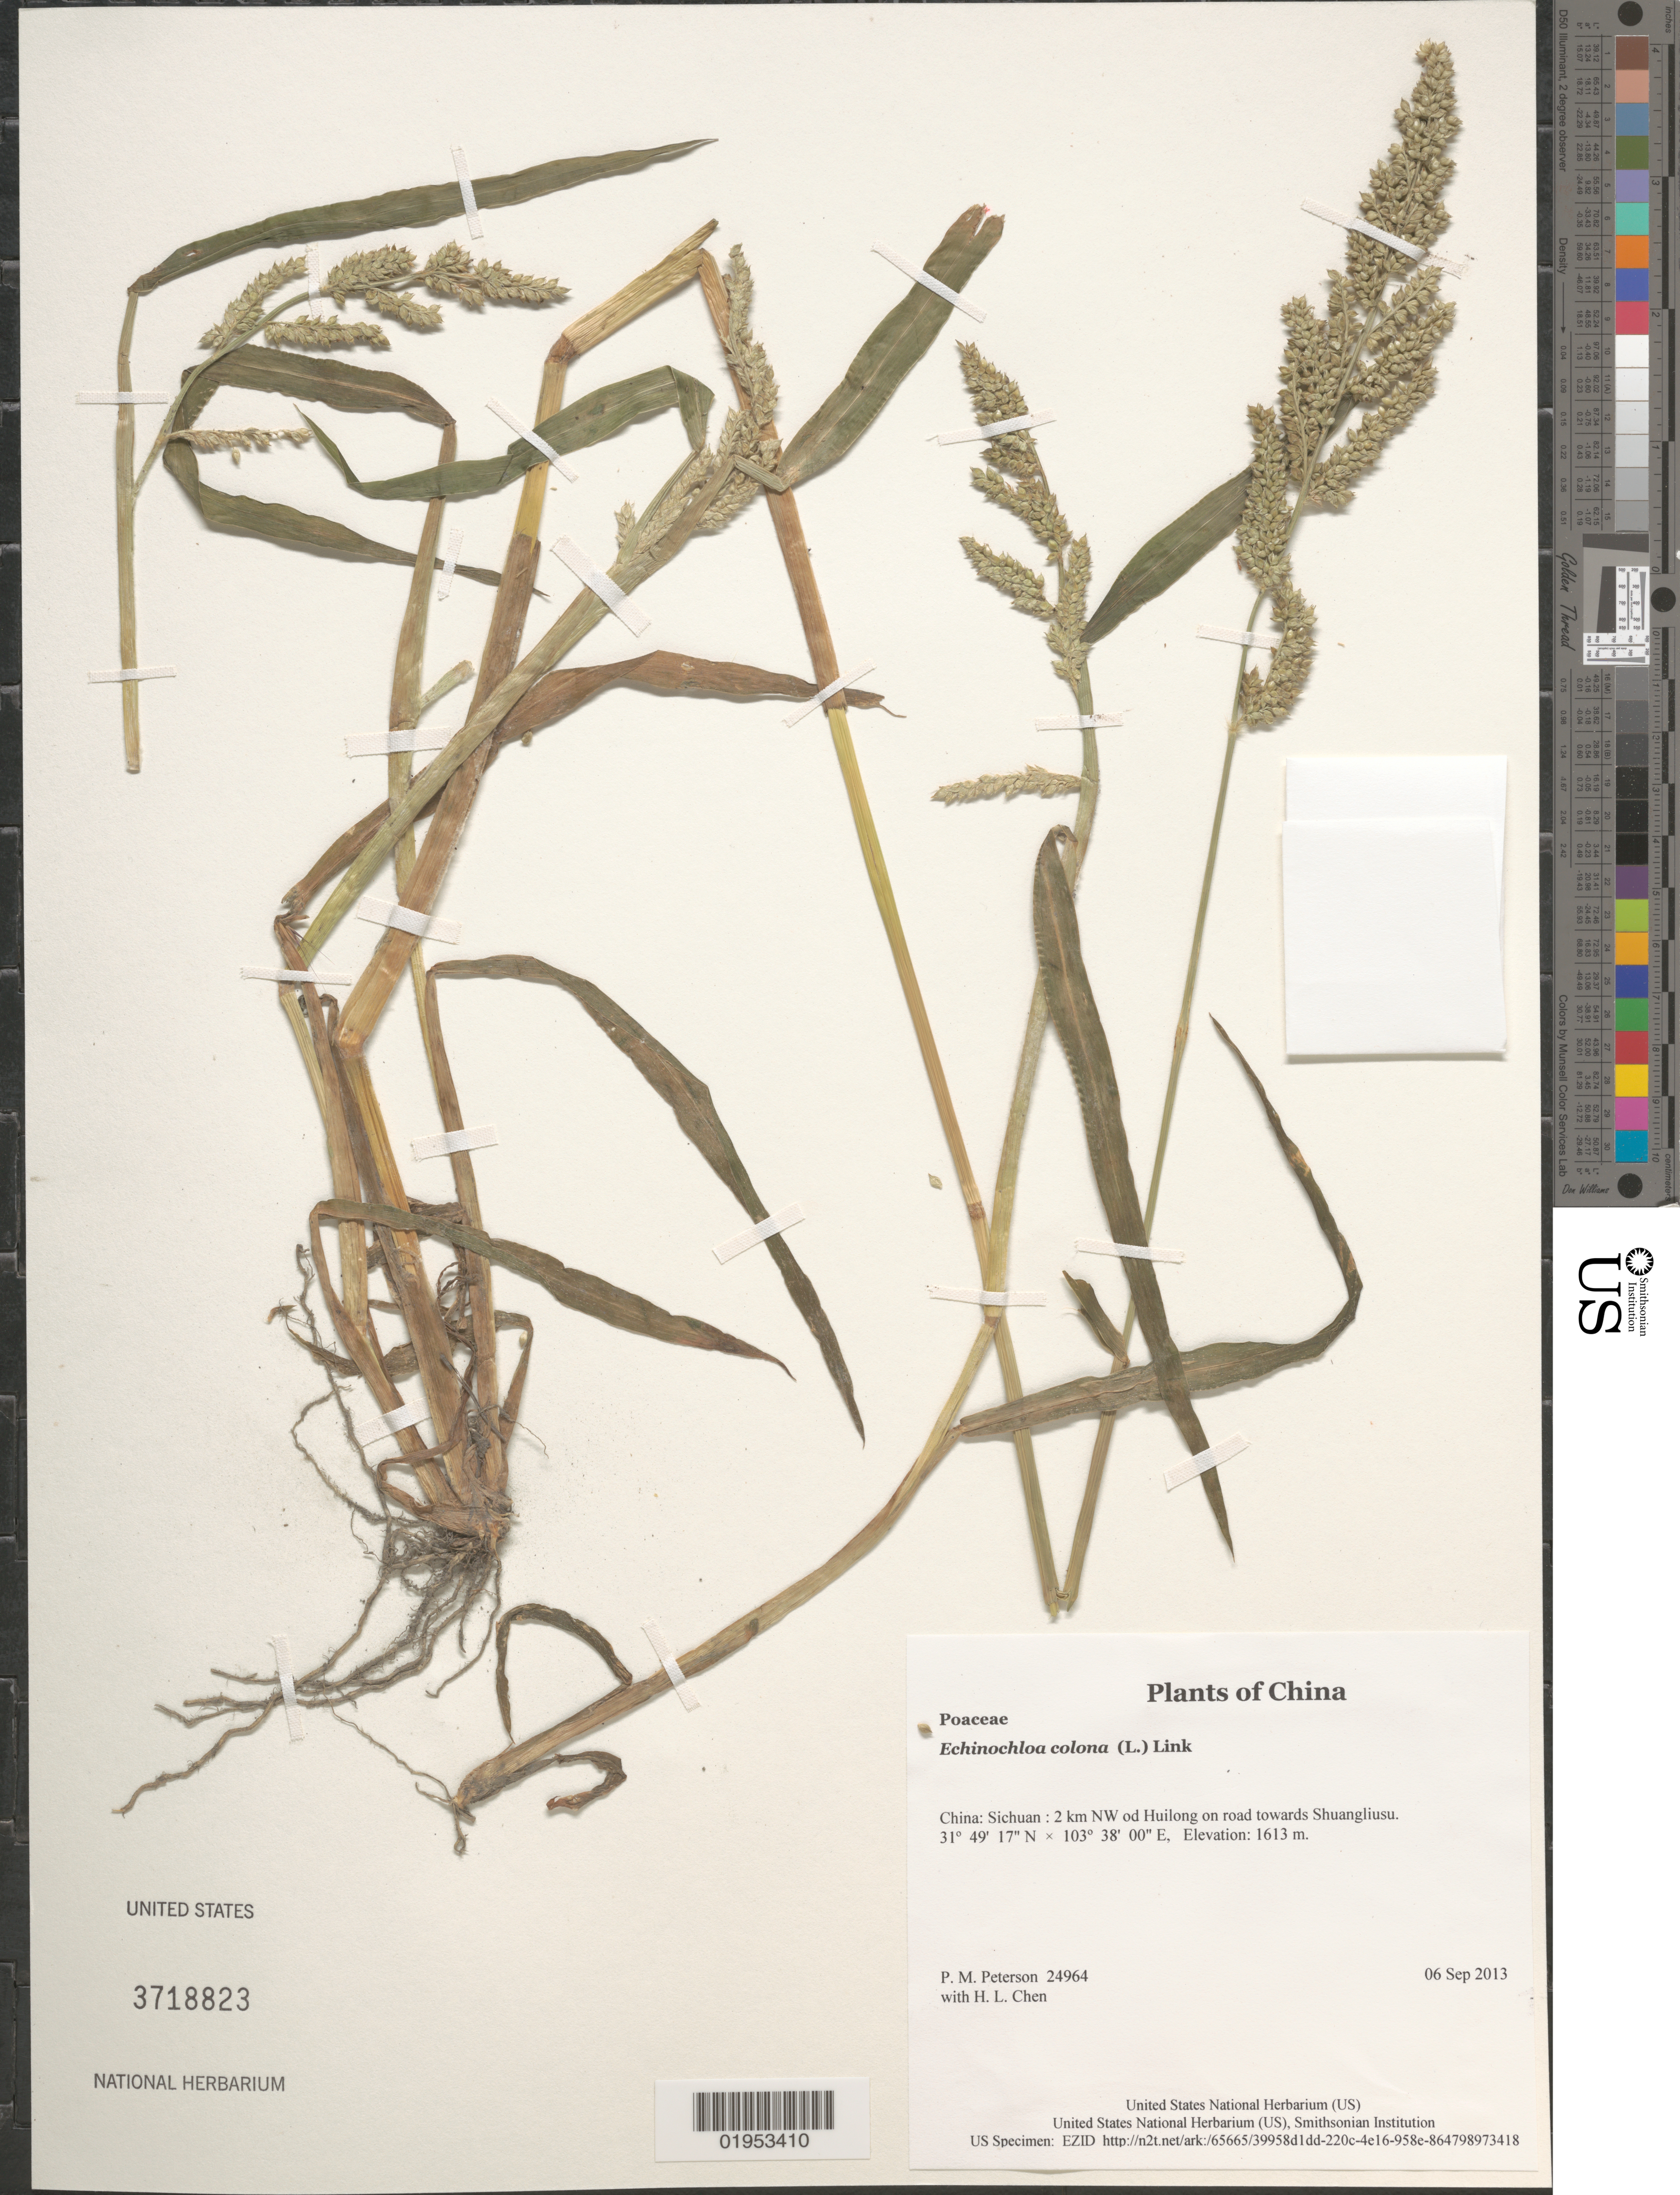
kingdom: Plantae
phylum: Tracheophyta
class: Liliopsida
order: Poales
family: Poaceae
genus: Echinochloa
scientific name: Echinochloa colona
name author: (L.) Link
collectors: P. M. Peterson & H. L. Chen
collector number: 24964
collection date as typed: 6 Sep 2013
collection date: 2013-09-06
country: China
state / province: Sichuan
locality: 2 km NW of Huilong on road towards Shuangliusu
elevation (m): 1613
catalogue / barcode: US 3718823